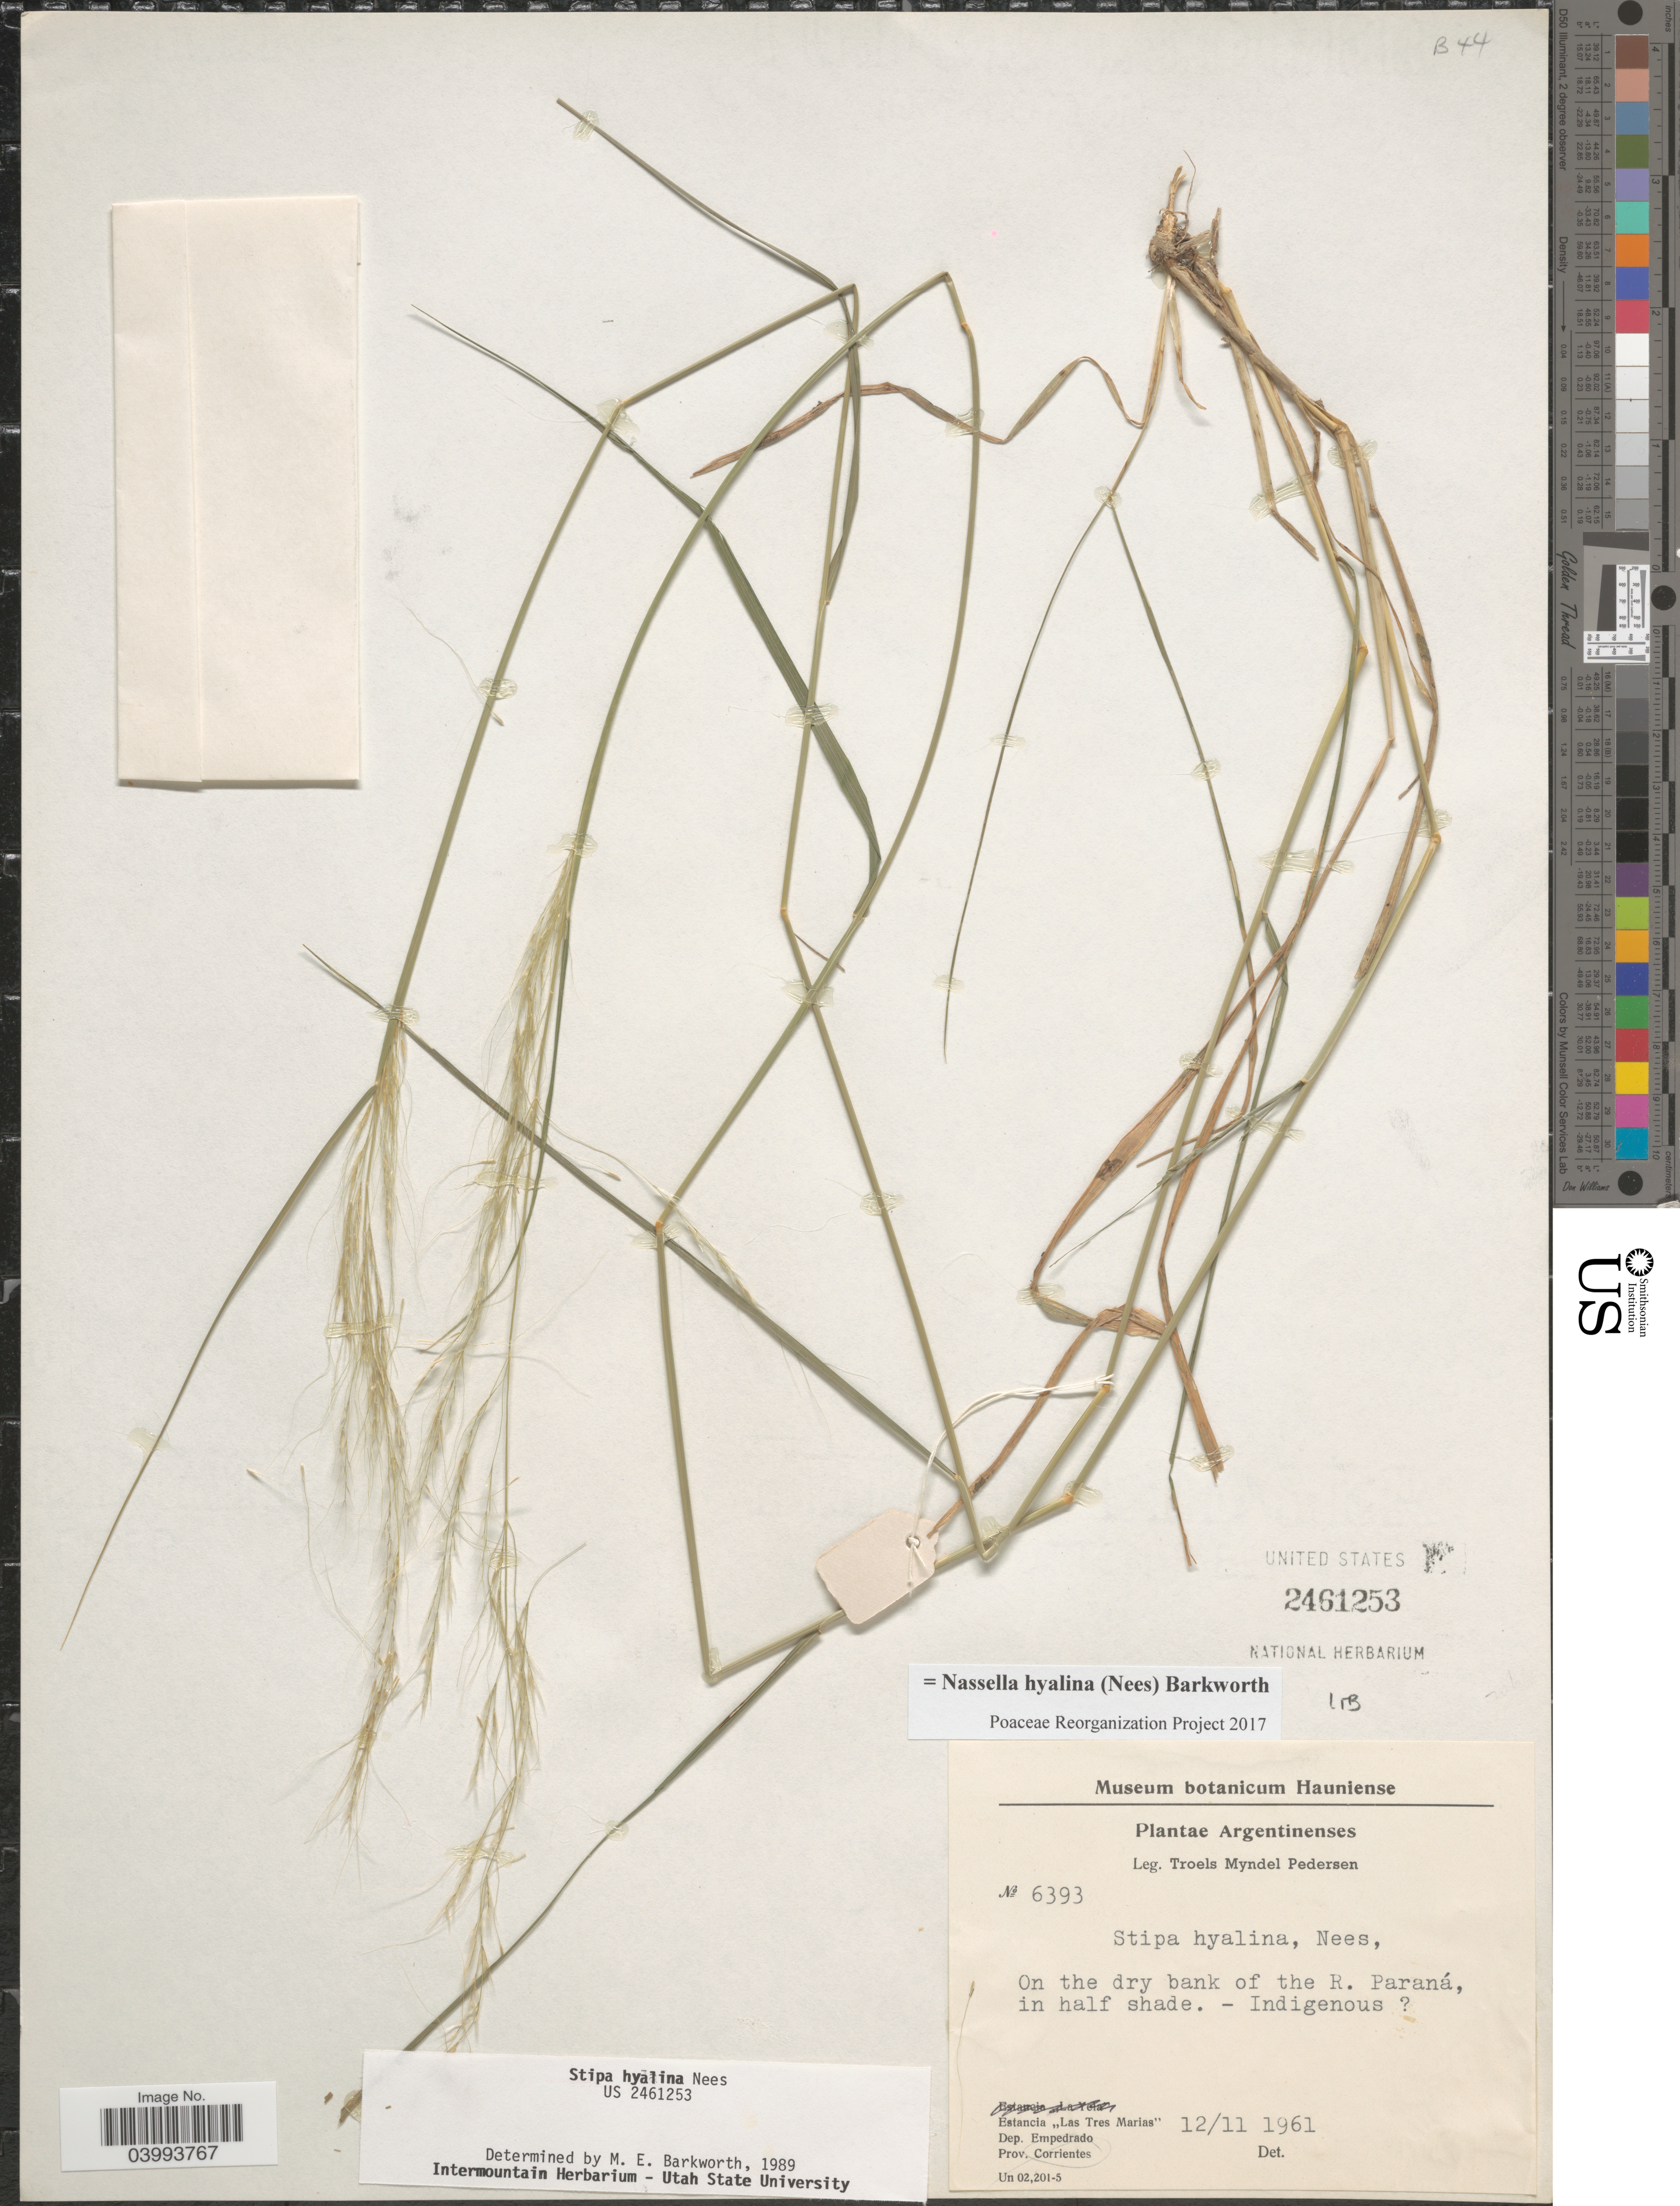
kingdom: Plantae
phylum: Tracheophyta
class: Liliopsida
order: Poales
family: Poaceae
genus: Nassella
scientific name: Nassella hyalina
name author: (Nees) Barkworth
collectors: T. Pederson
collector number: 6393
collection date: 1961-11-12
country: Argentina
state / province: Corrientes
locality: On the dry bank of the R. Paraná, in hallf shade. Estancia "Las Tres Marias". Dep. Empedrado.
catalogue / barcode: US 2461253